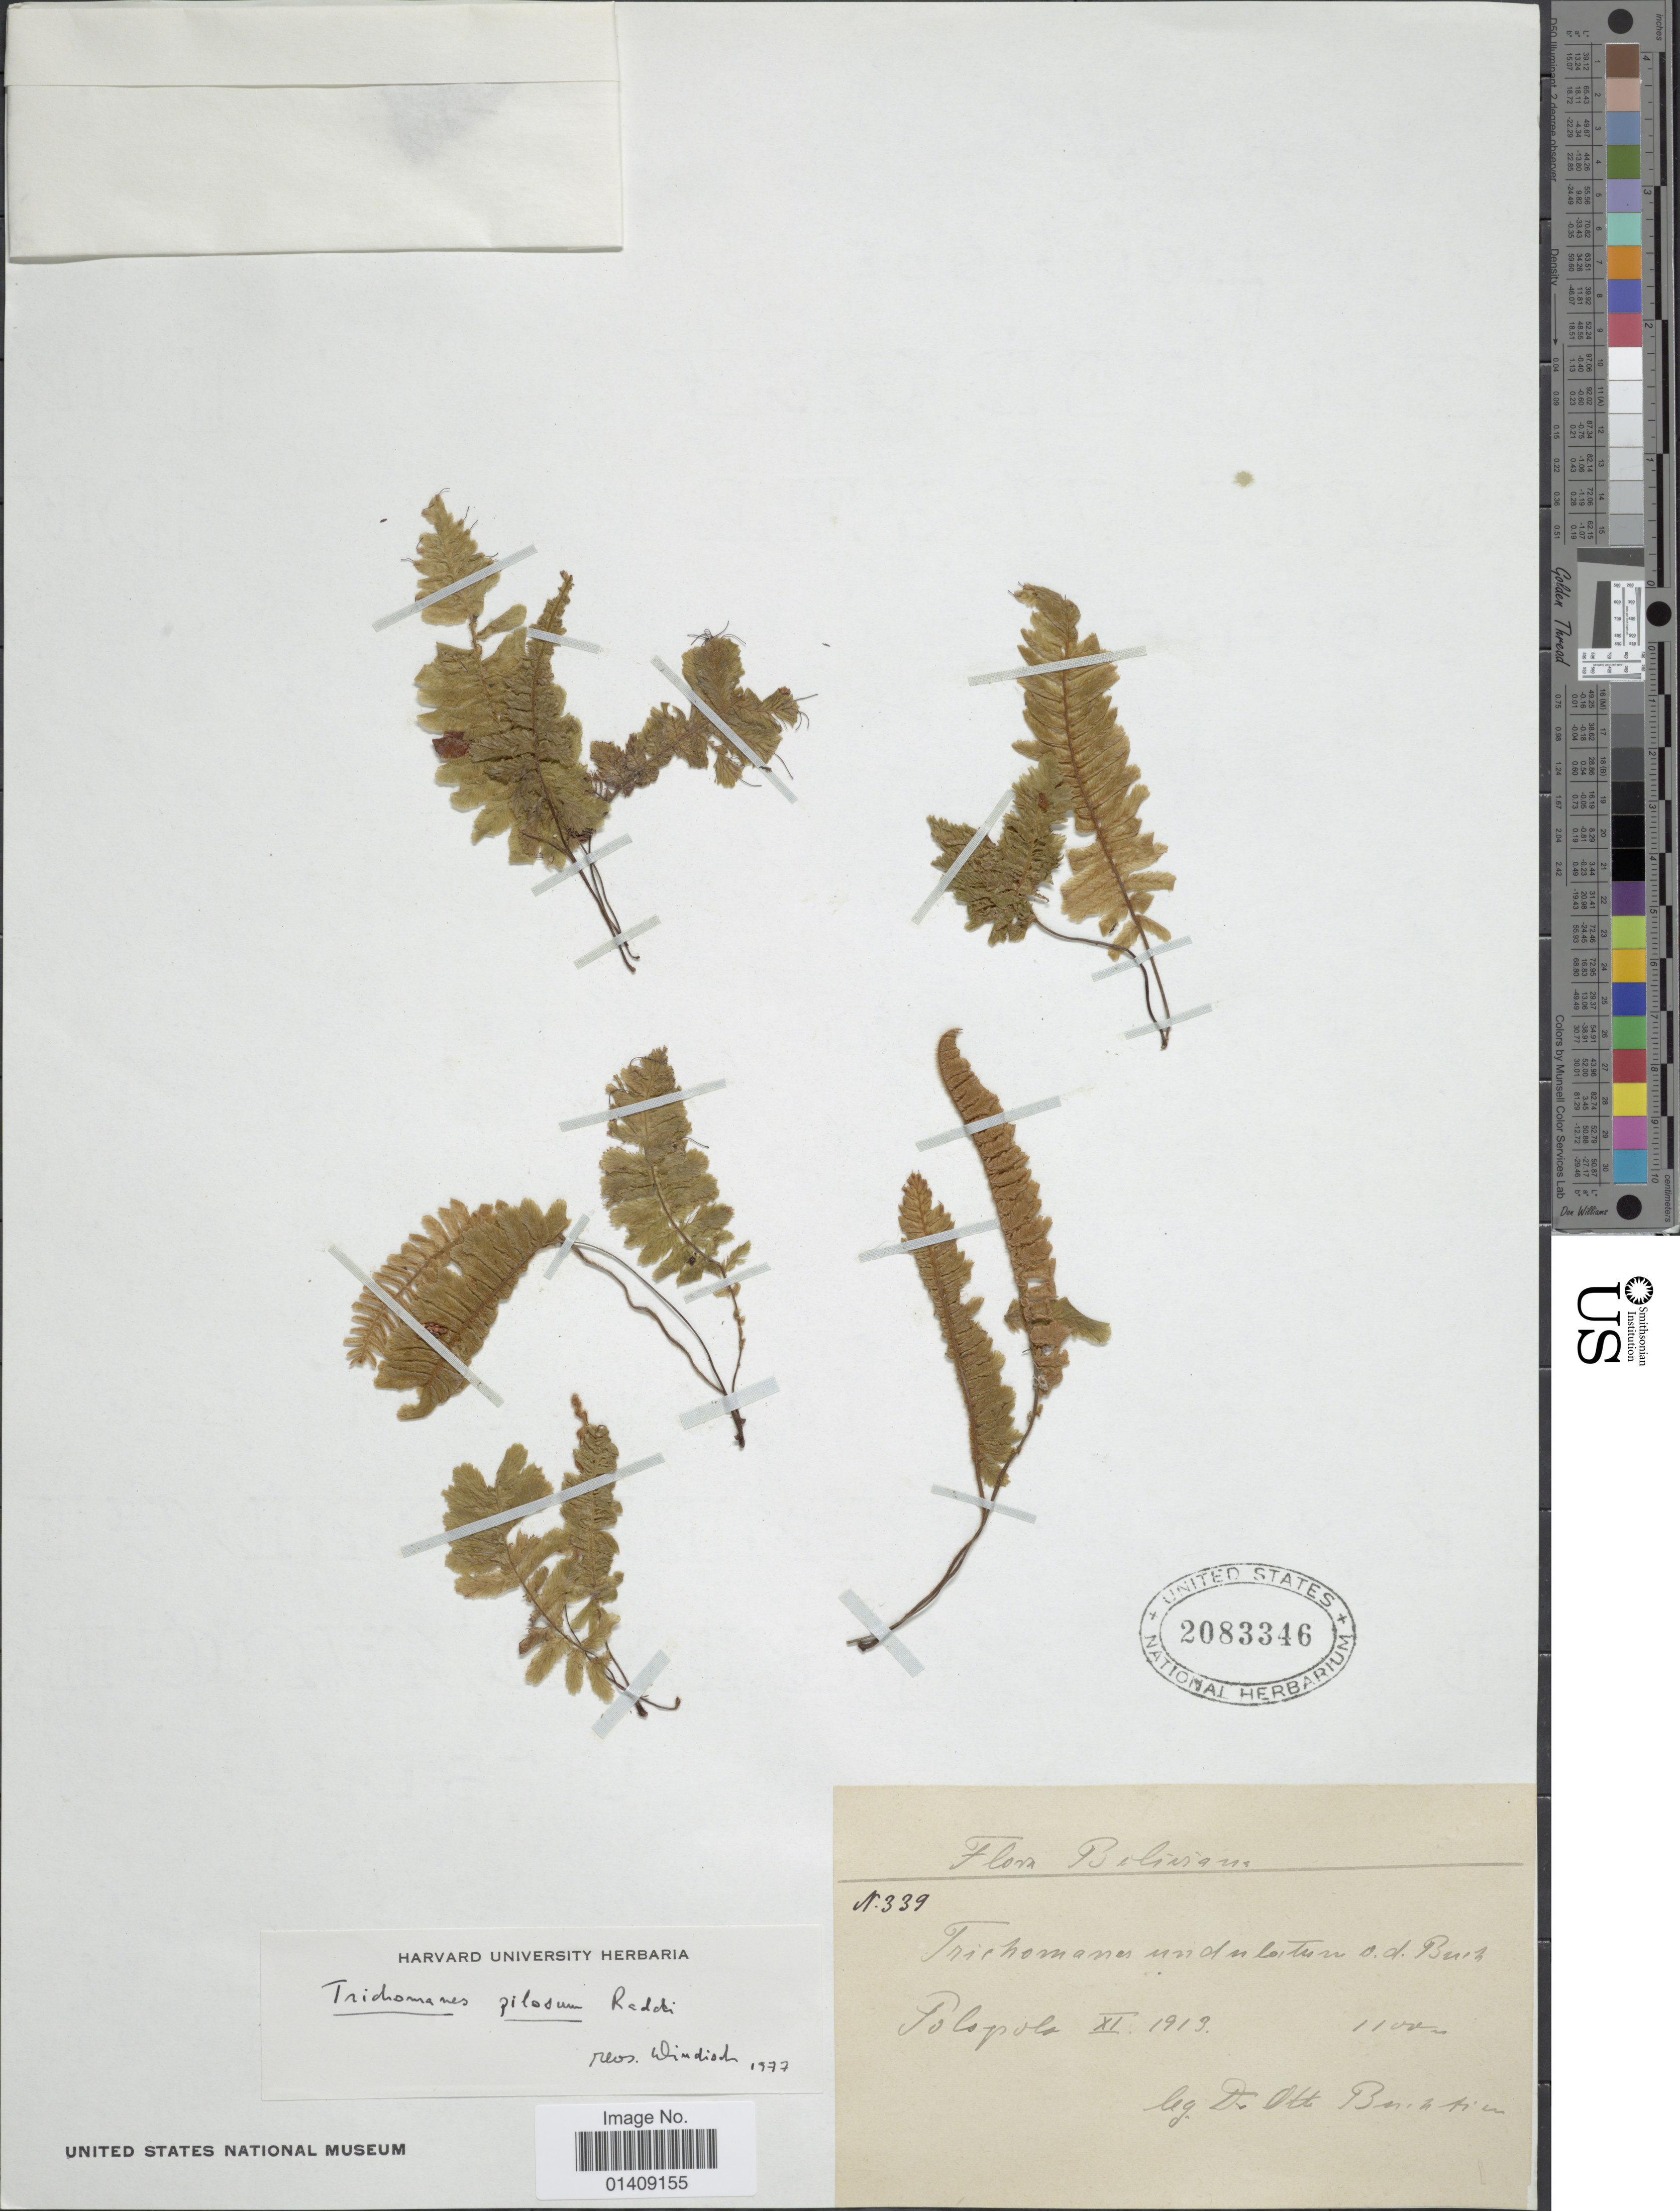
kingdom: Plantae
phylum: Tracheophyta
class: Polypodiopsida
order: Hymenophyllales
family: Hymenophyllaceae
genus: Trichomanes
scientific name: Trichomanes pilosum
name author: Raddi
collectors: O. Buchtien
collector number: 339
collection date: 1913-11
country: Bolivia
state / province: La Paz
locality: Polo- Polo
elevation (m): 1100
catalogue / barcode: US 2083346